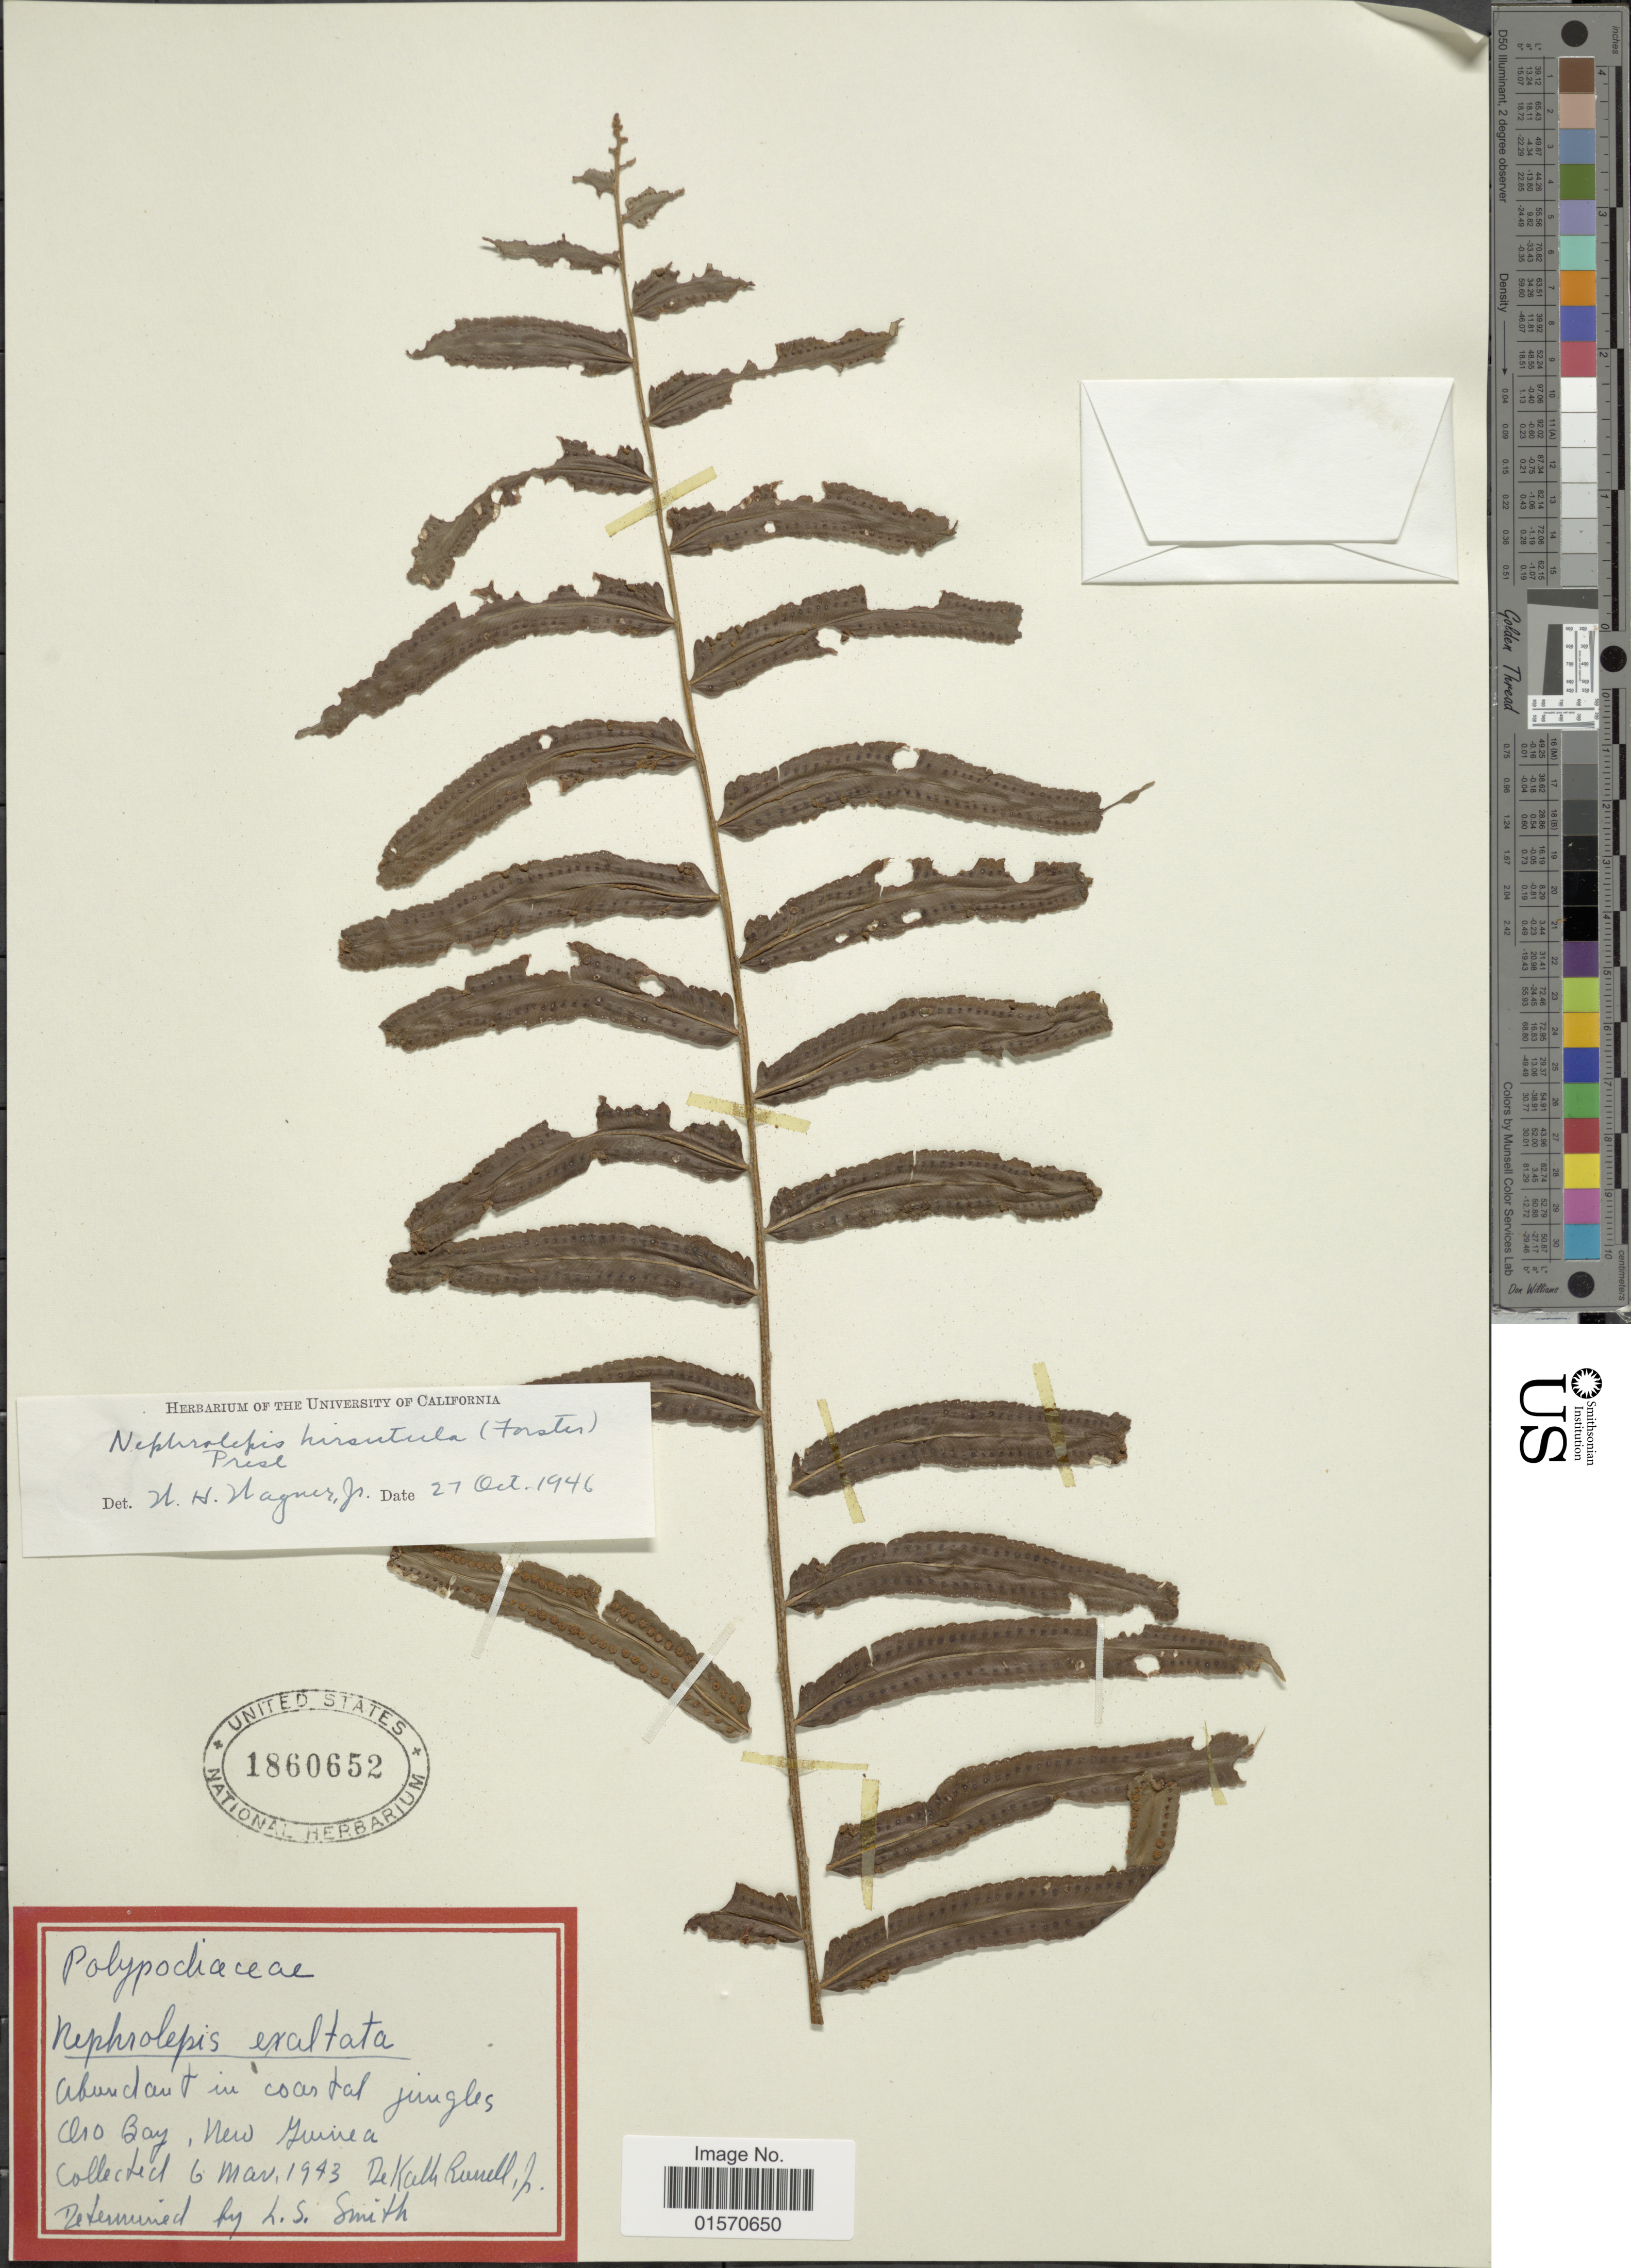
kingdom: Plantae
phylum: Tracheophyta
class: Polypodiopsida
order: Polypodiales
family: Nephrolepidaceae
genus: Nephrolepis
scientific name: Nephrolepis multiflora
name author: (Roxb.) F.M. Jarrett ex C.V. Morton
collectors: D. K. Russell Jr.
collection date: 1943-03-06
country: Papua New Guinea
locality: Clio Bay, New Guinea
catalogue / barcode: US 1860652